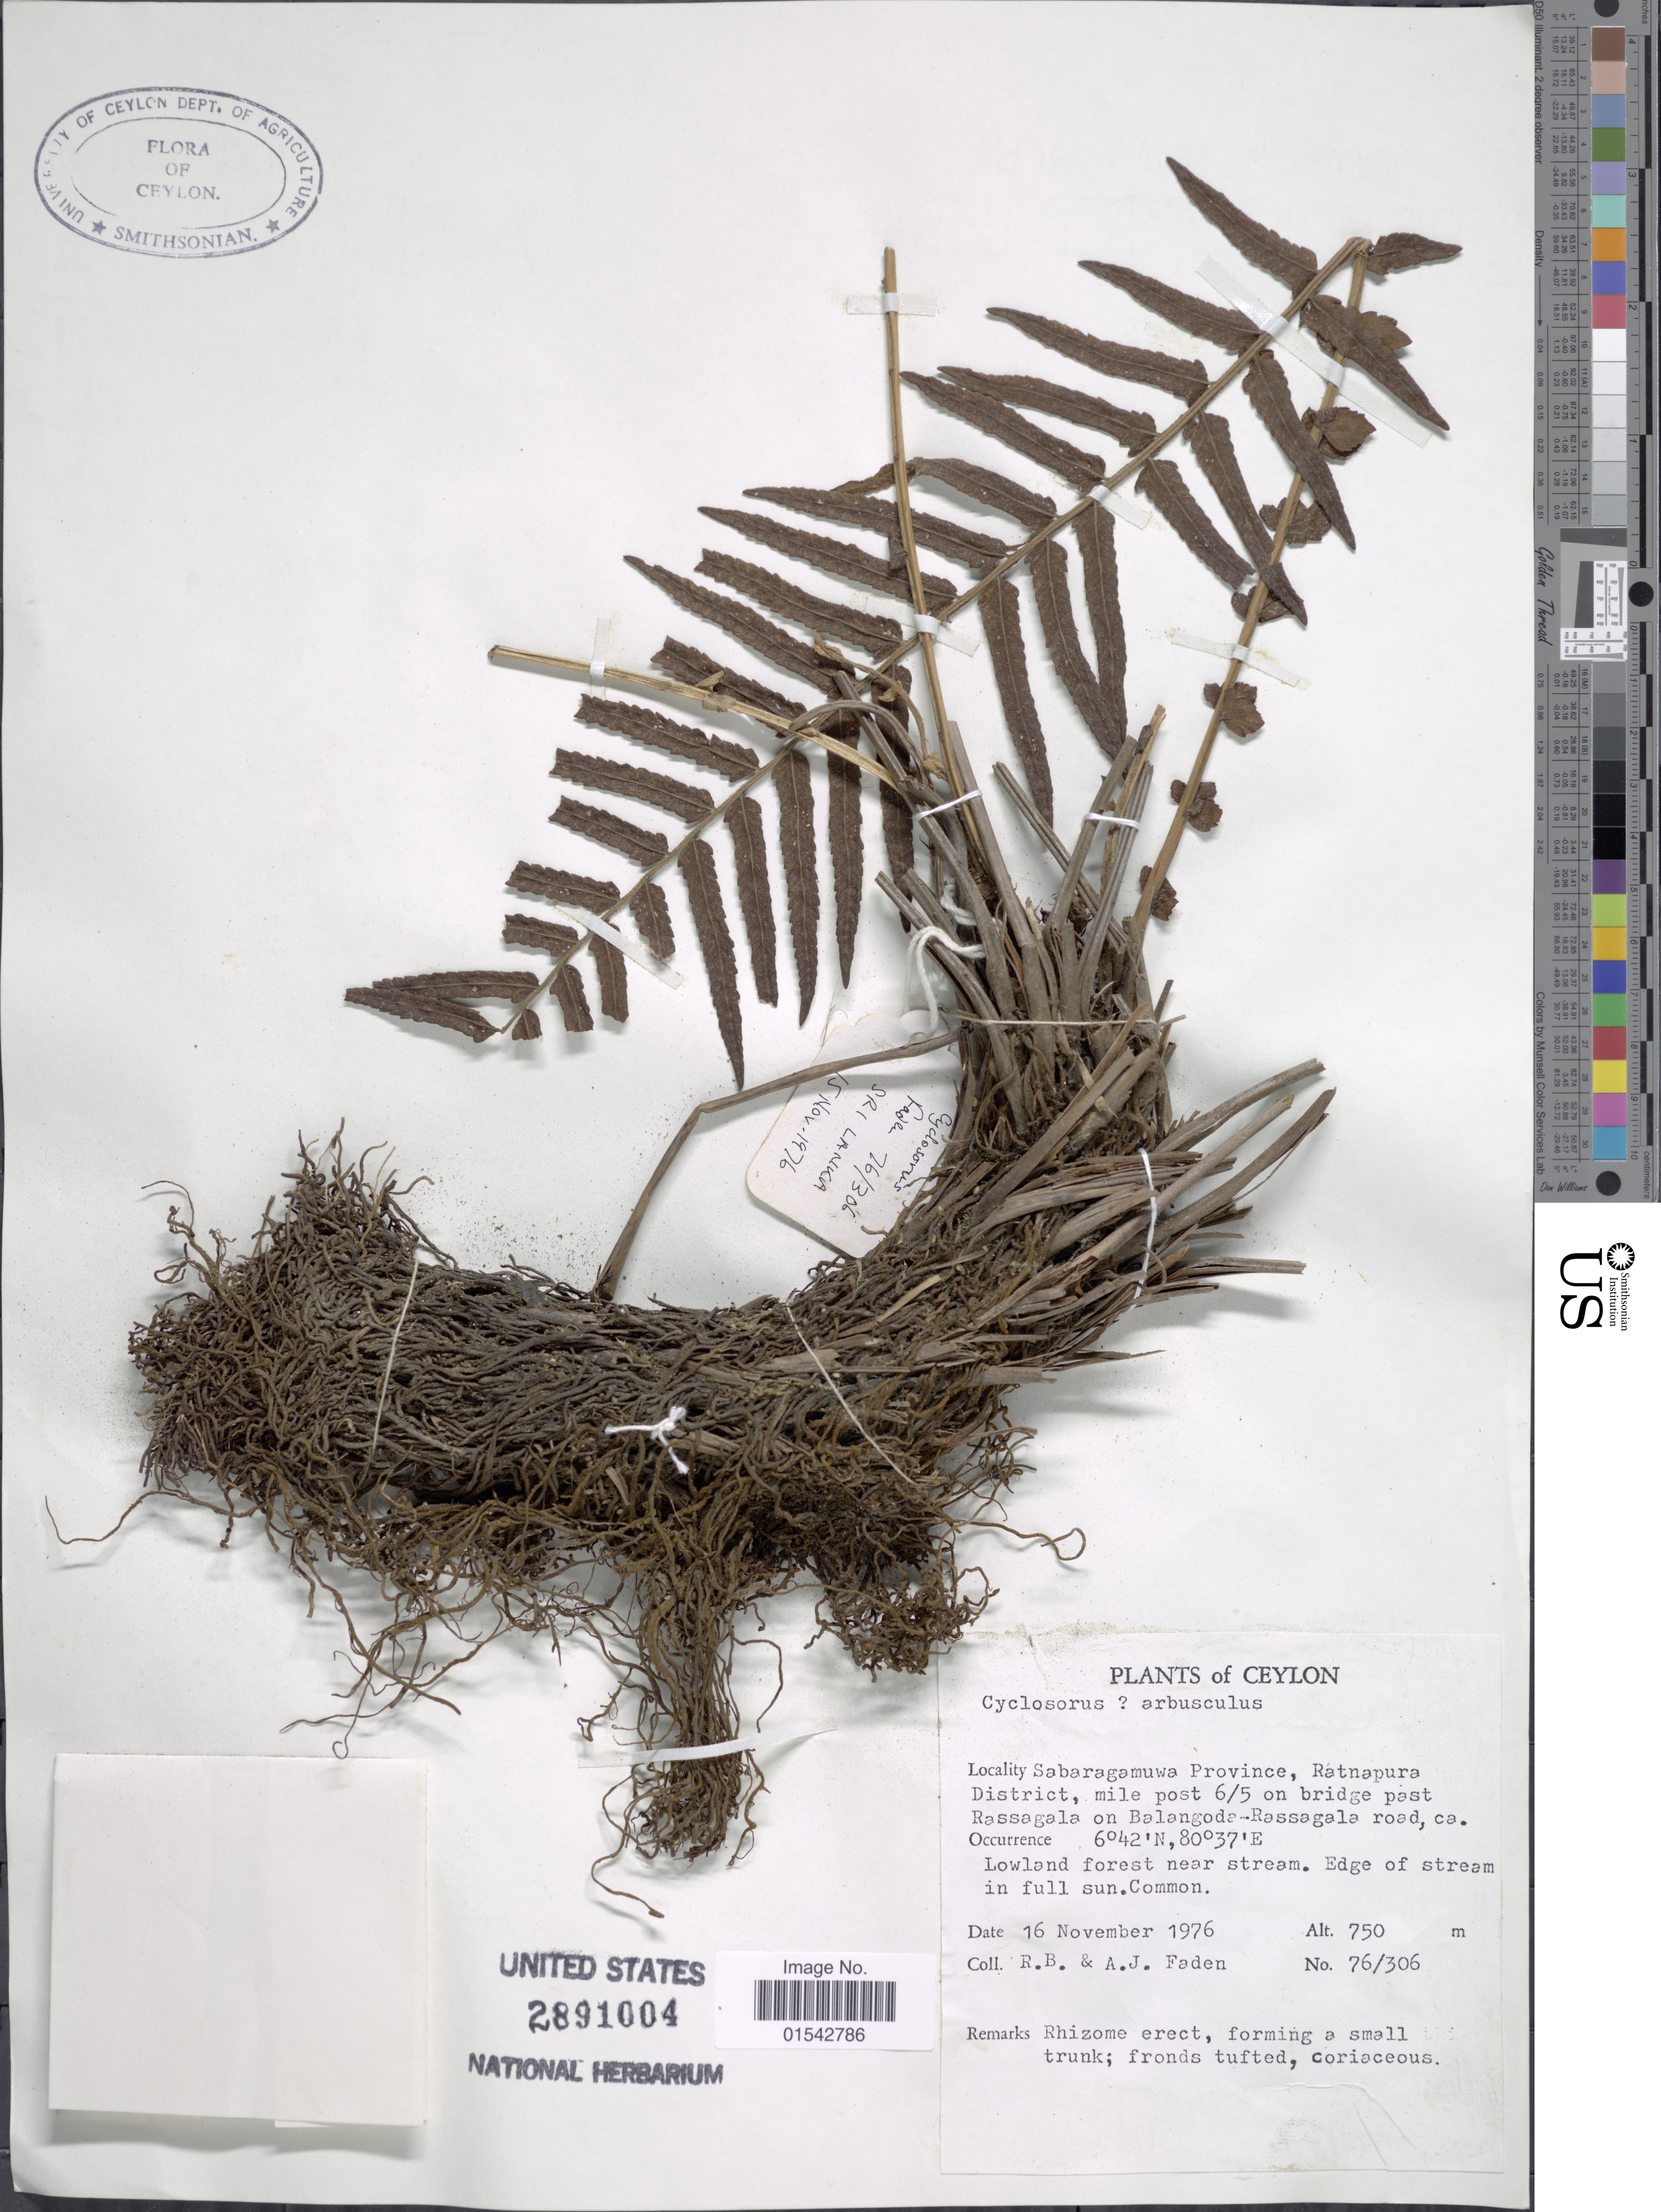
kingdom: Plantae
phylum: Tracheophyta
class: Polypodiopsida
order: Polypodiales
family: Thelypteridaceae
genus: Cyclosorus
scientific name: Cyclosorus sp.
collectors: R. B. Faden & A. J. Faden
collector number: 76/306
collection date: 1976-11-16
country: Sri Lanka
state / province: Sabaragamuwa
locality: Sabaragamuwa Provnce, Ratnapura District, mile post 6/5 on bridge past Rassagala on Balangode-Rassagala road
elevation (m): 750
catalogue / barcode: US 2891004